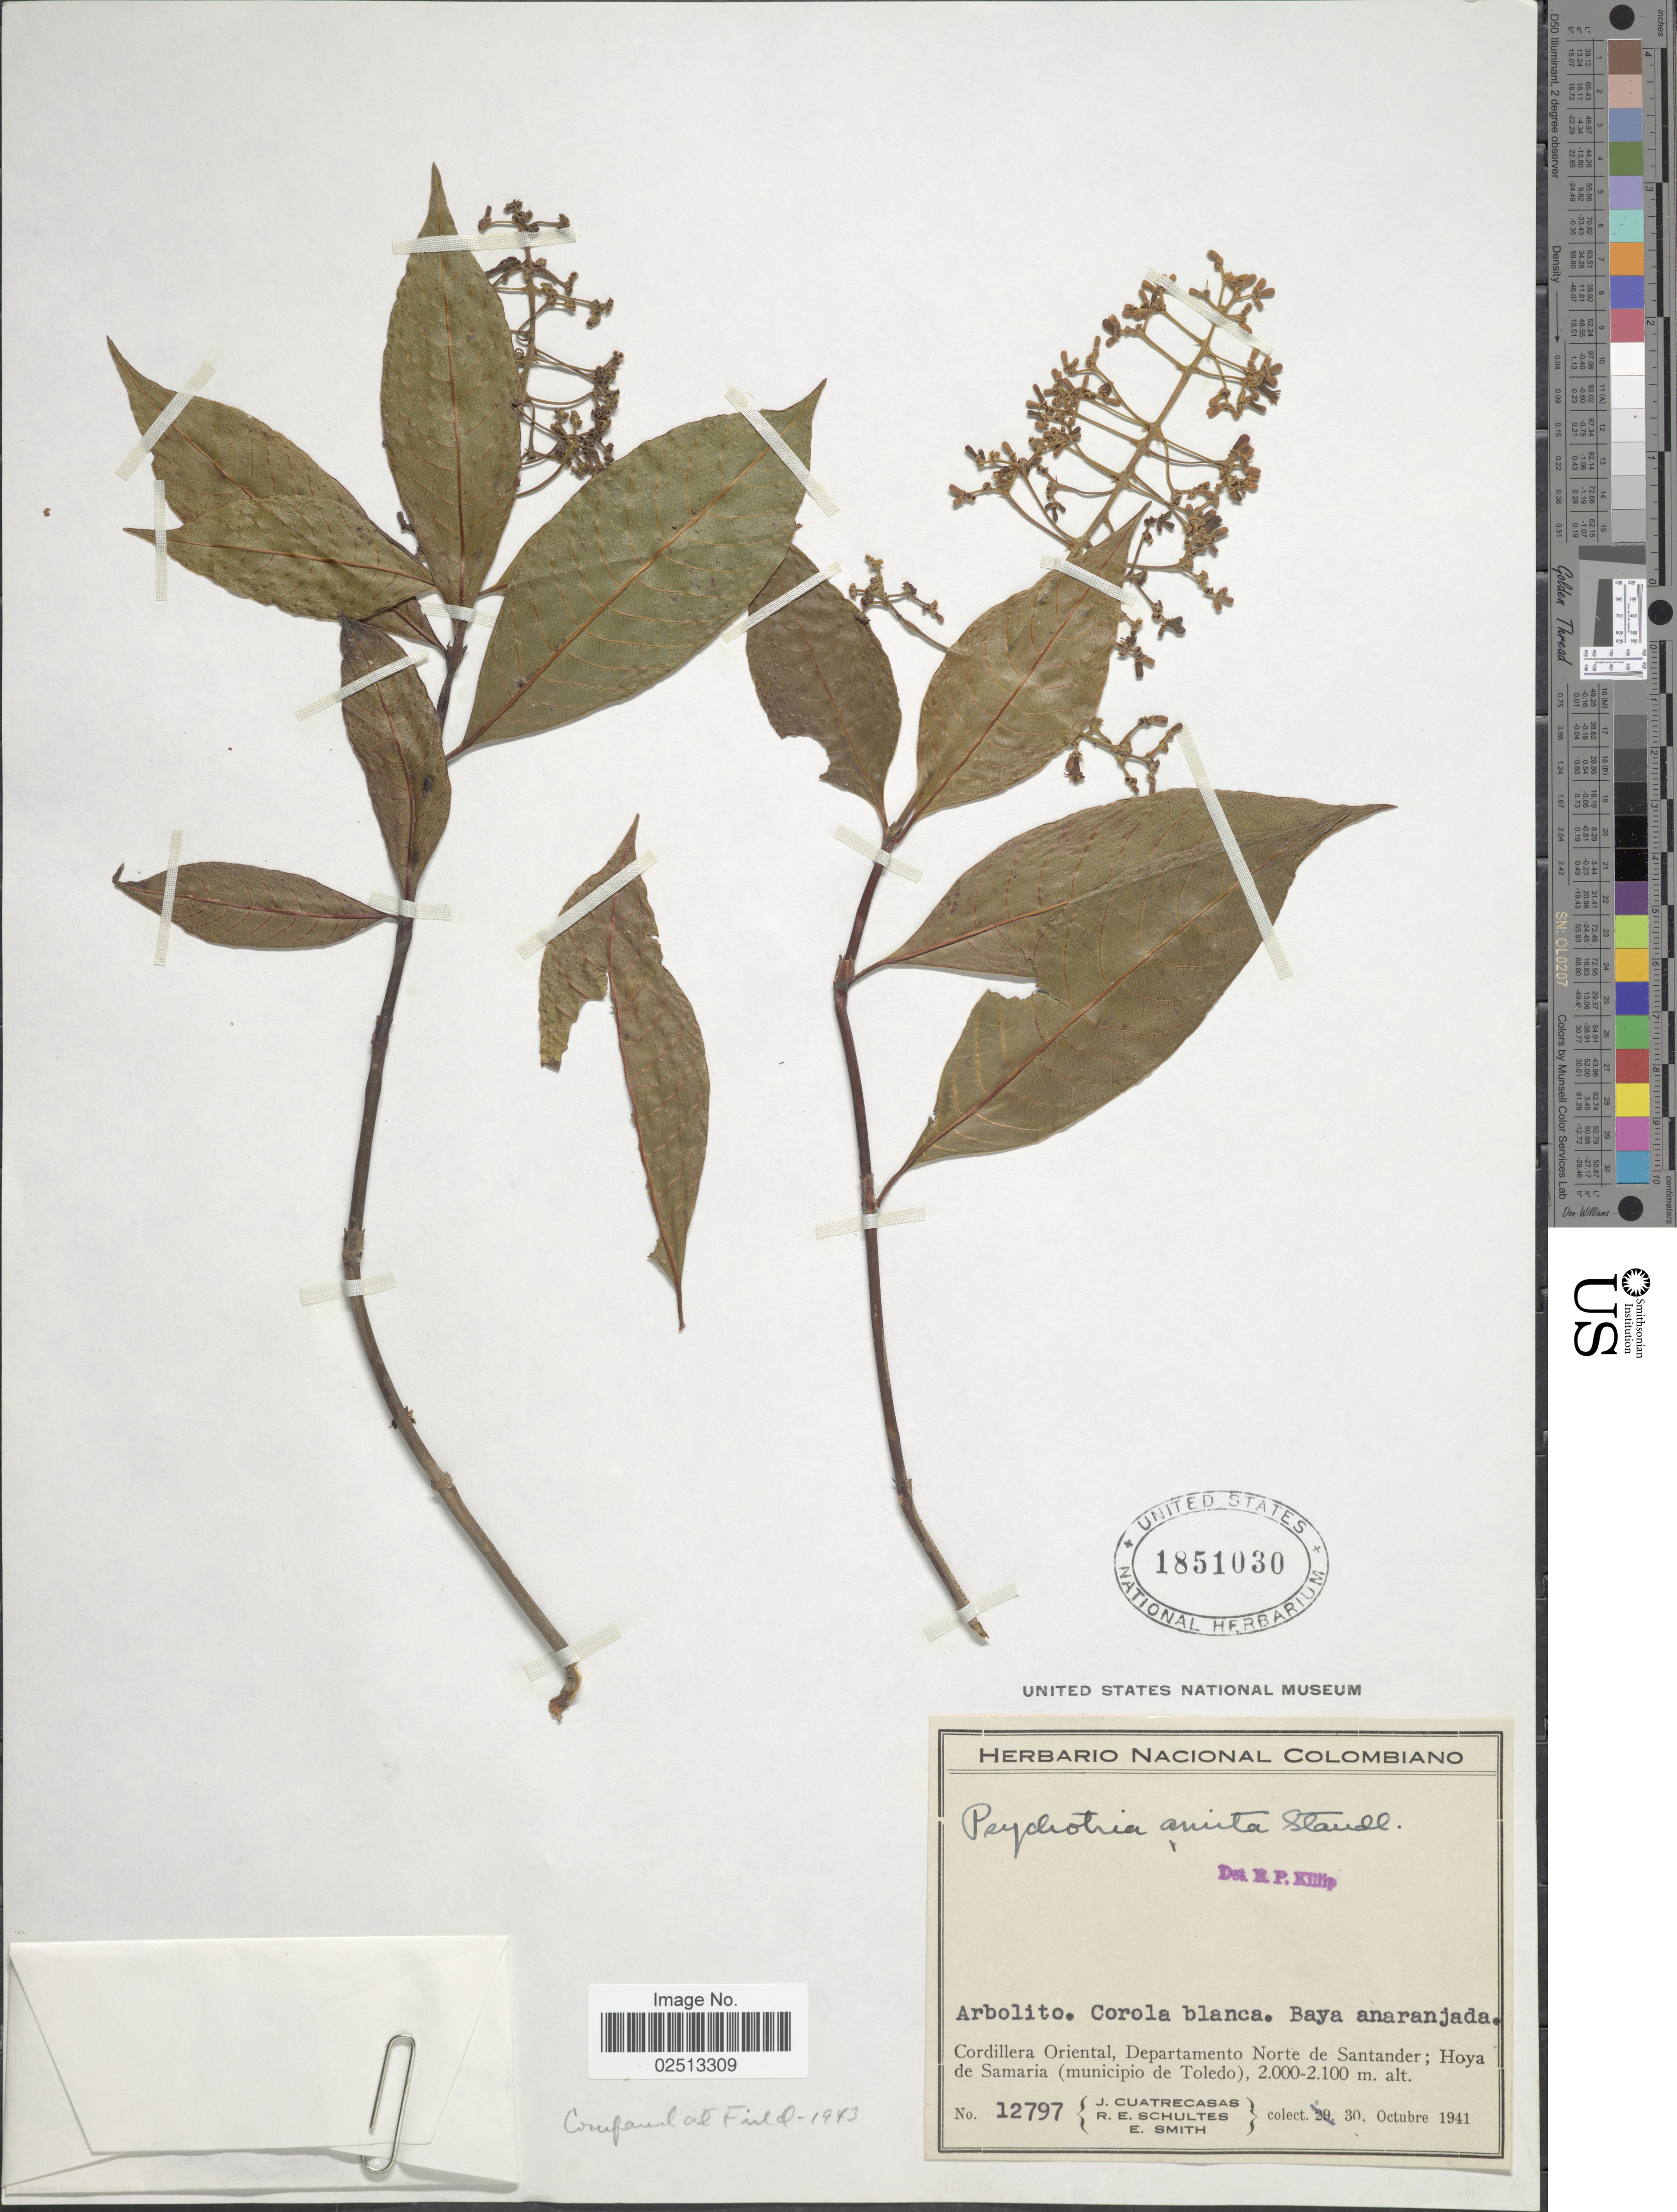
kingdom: Plantae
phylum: Tracheophyta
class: Magnoliopsida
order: Gentianales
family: Rubiaceae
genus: Psychotria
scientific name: Psychotria amita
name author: Standl.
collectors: J. Cuatrecasas, R. E. Schultes & E. Smith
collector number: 12797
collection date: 1941-10-30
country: Colombia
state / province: Norte de Santander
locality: Cordillera Oriental, Departamento Norte de Santander; Hoya de Samaria (municipio de Toledo).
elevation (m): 2000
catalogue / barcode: US 1851030